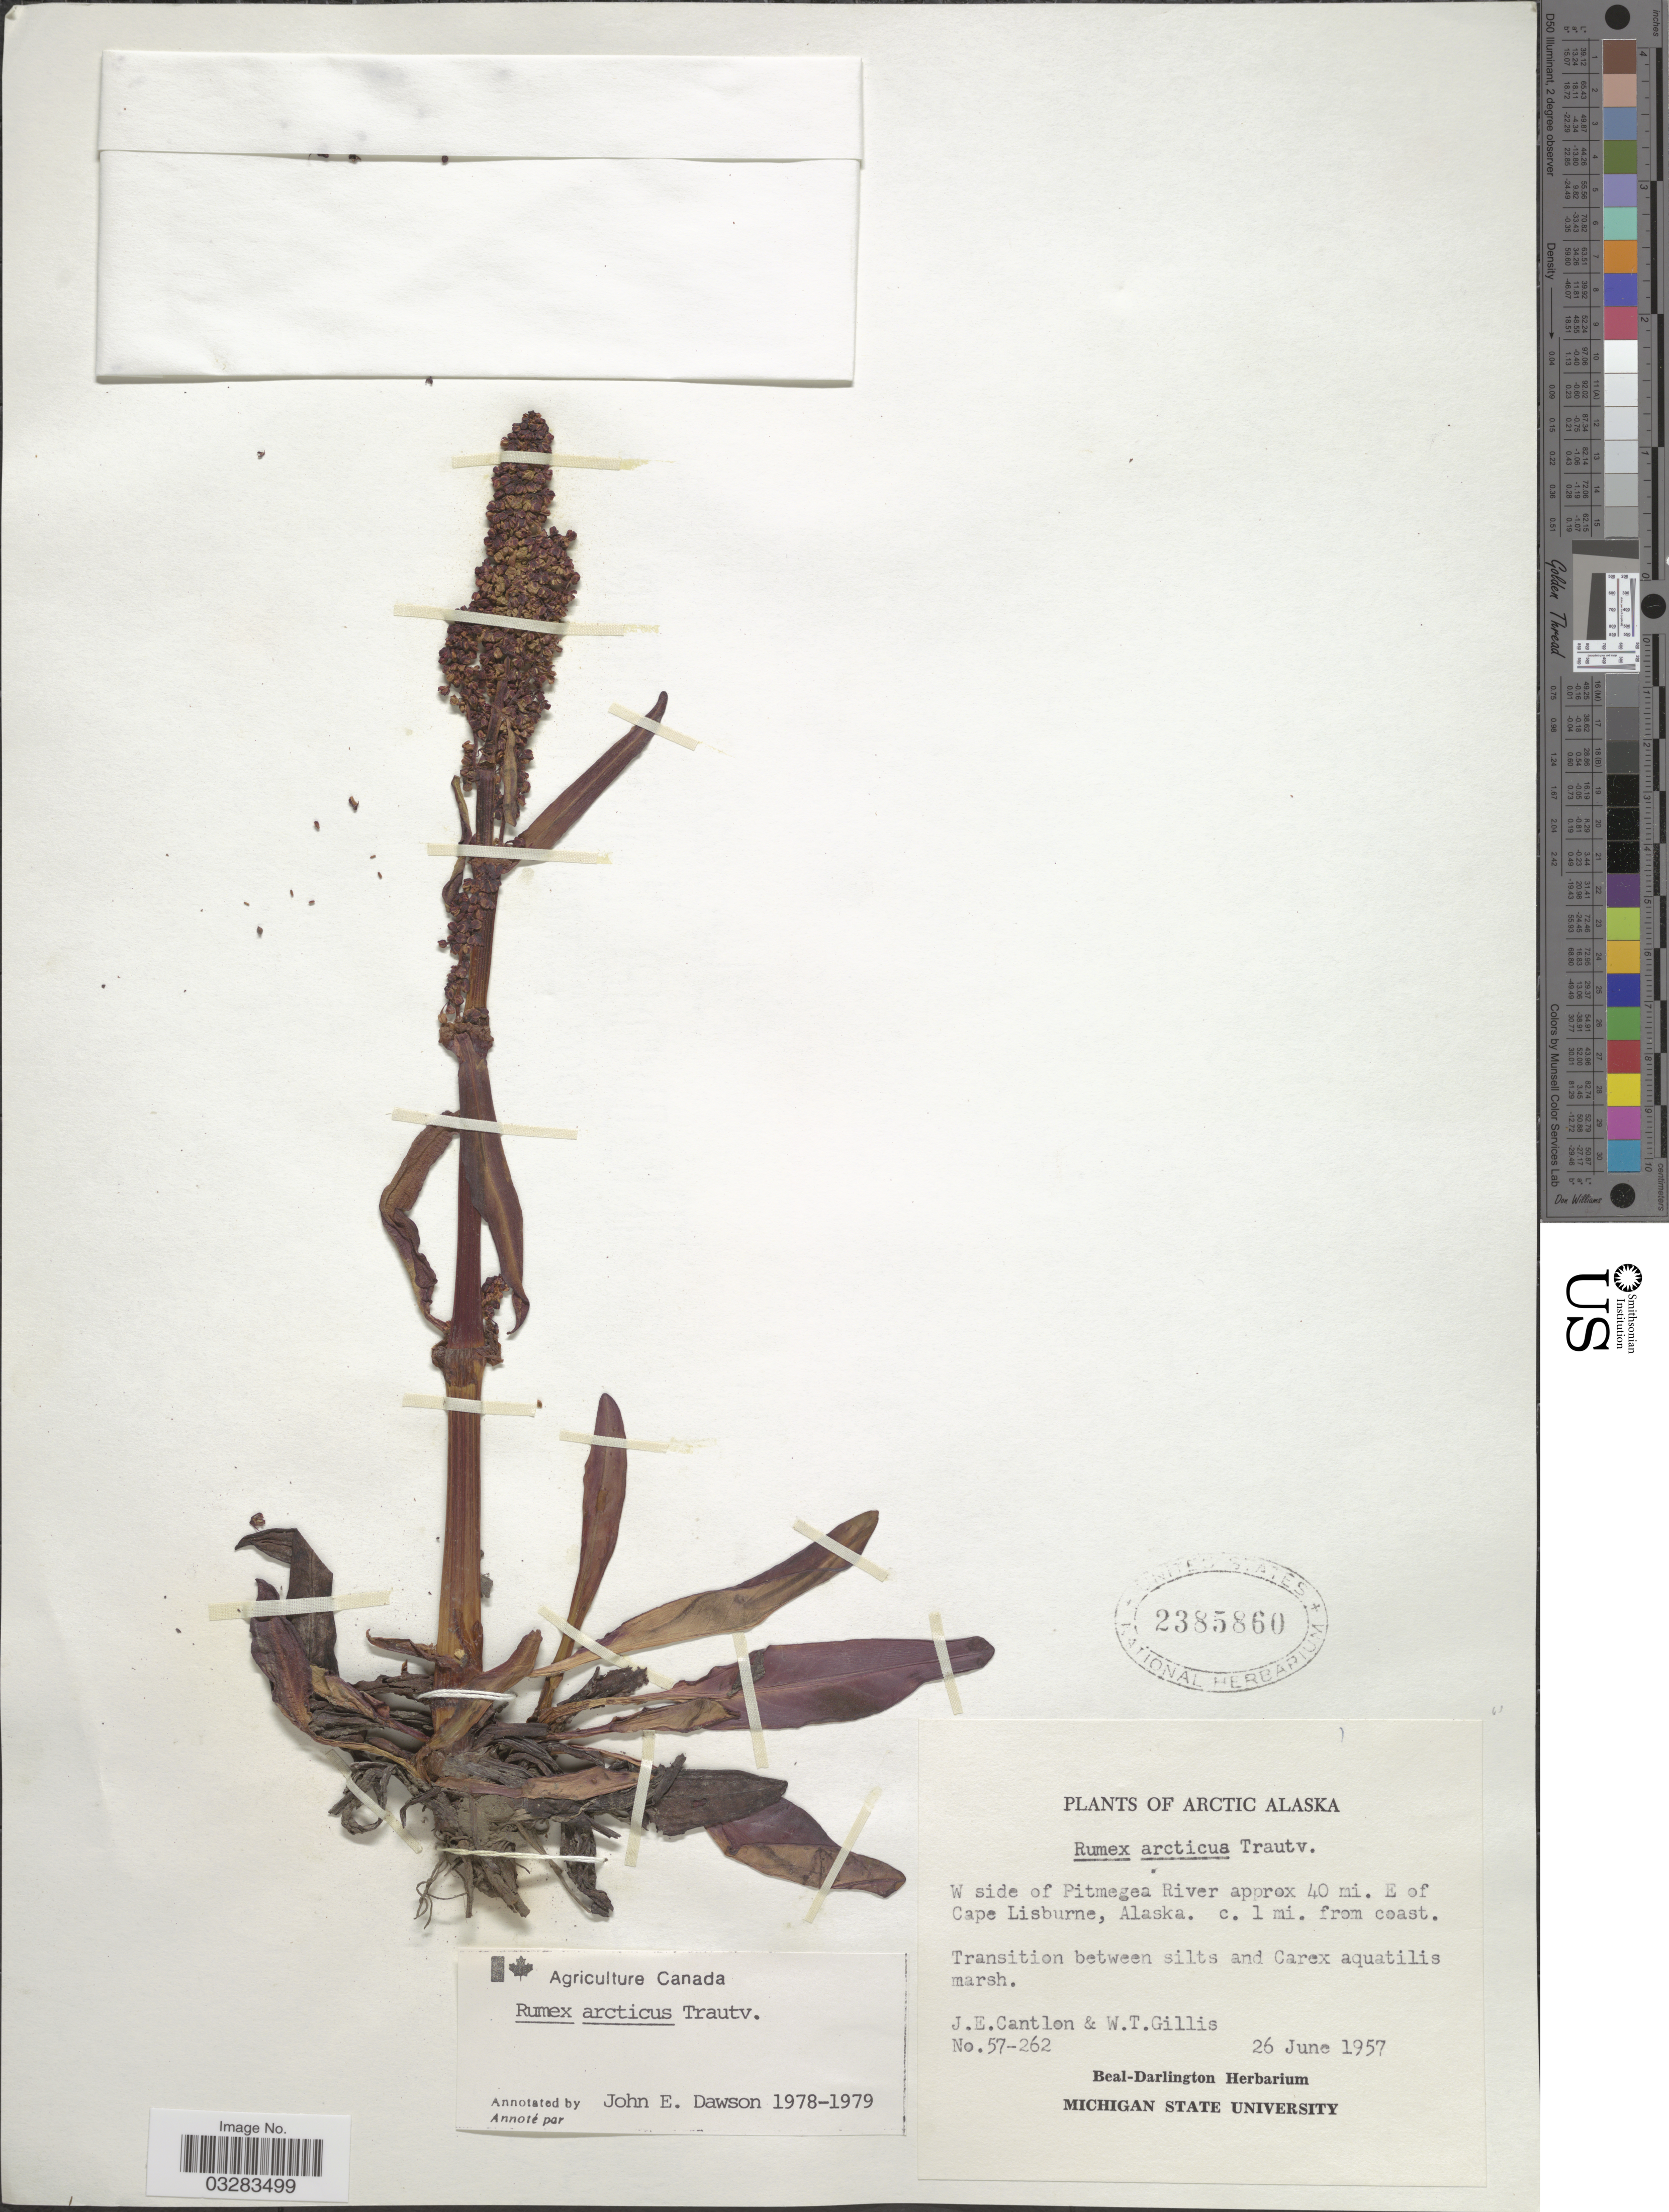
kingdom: Plantae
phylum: Tracheophyta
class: Magnoliopsida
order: Caryophyllales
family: Polygonaceae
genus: Rumex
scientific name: Rumex arcticus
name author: Trautv.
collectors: J. Cantlon & W. T. Gillis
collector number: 57-262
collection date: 1957-06-26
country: United States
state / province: Alaska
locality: Arctic Alaska. W side of Pitmegea River approx 40 mi. E of Cape Lisburne. C. 1 mi. from coast.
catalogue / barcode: US 2385860